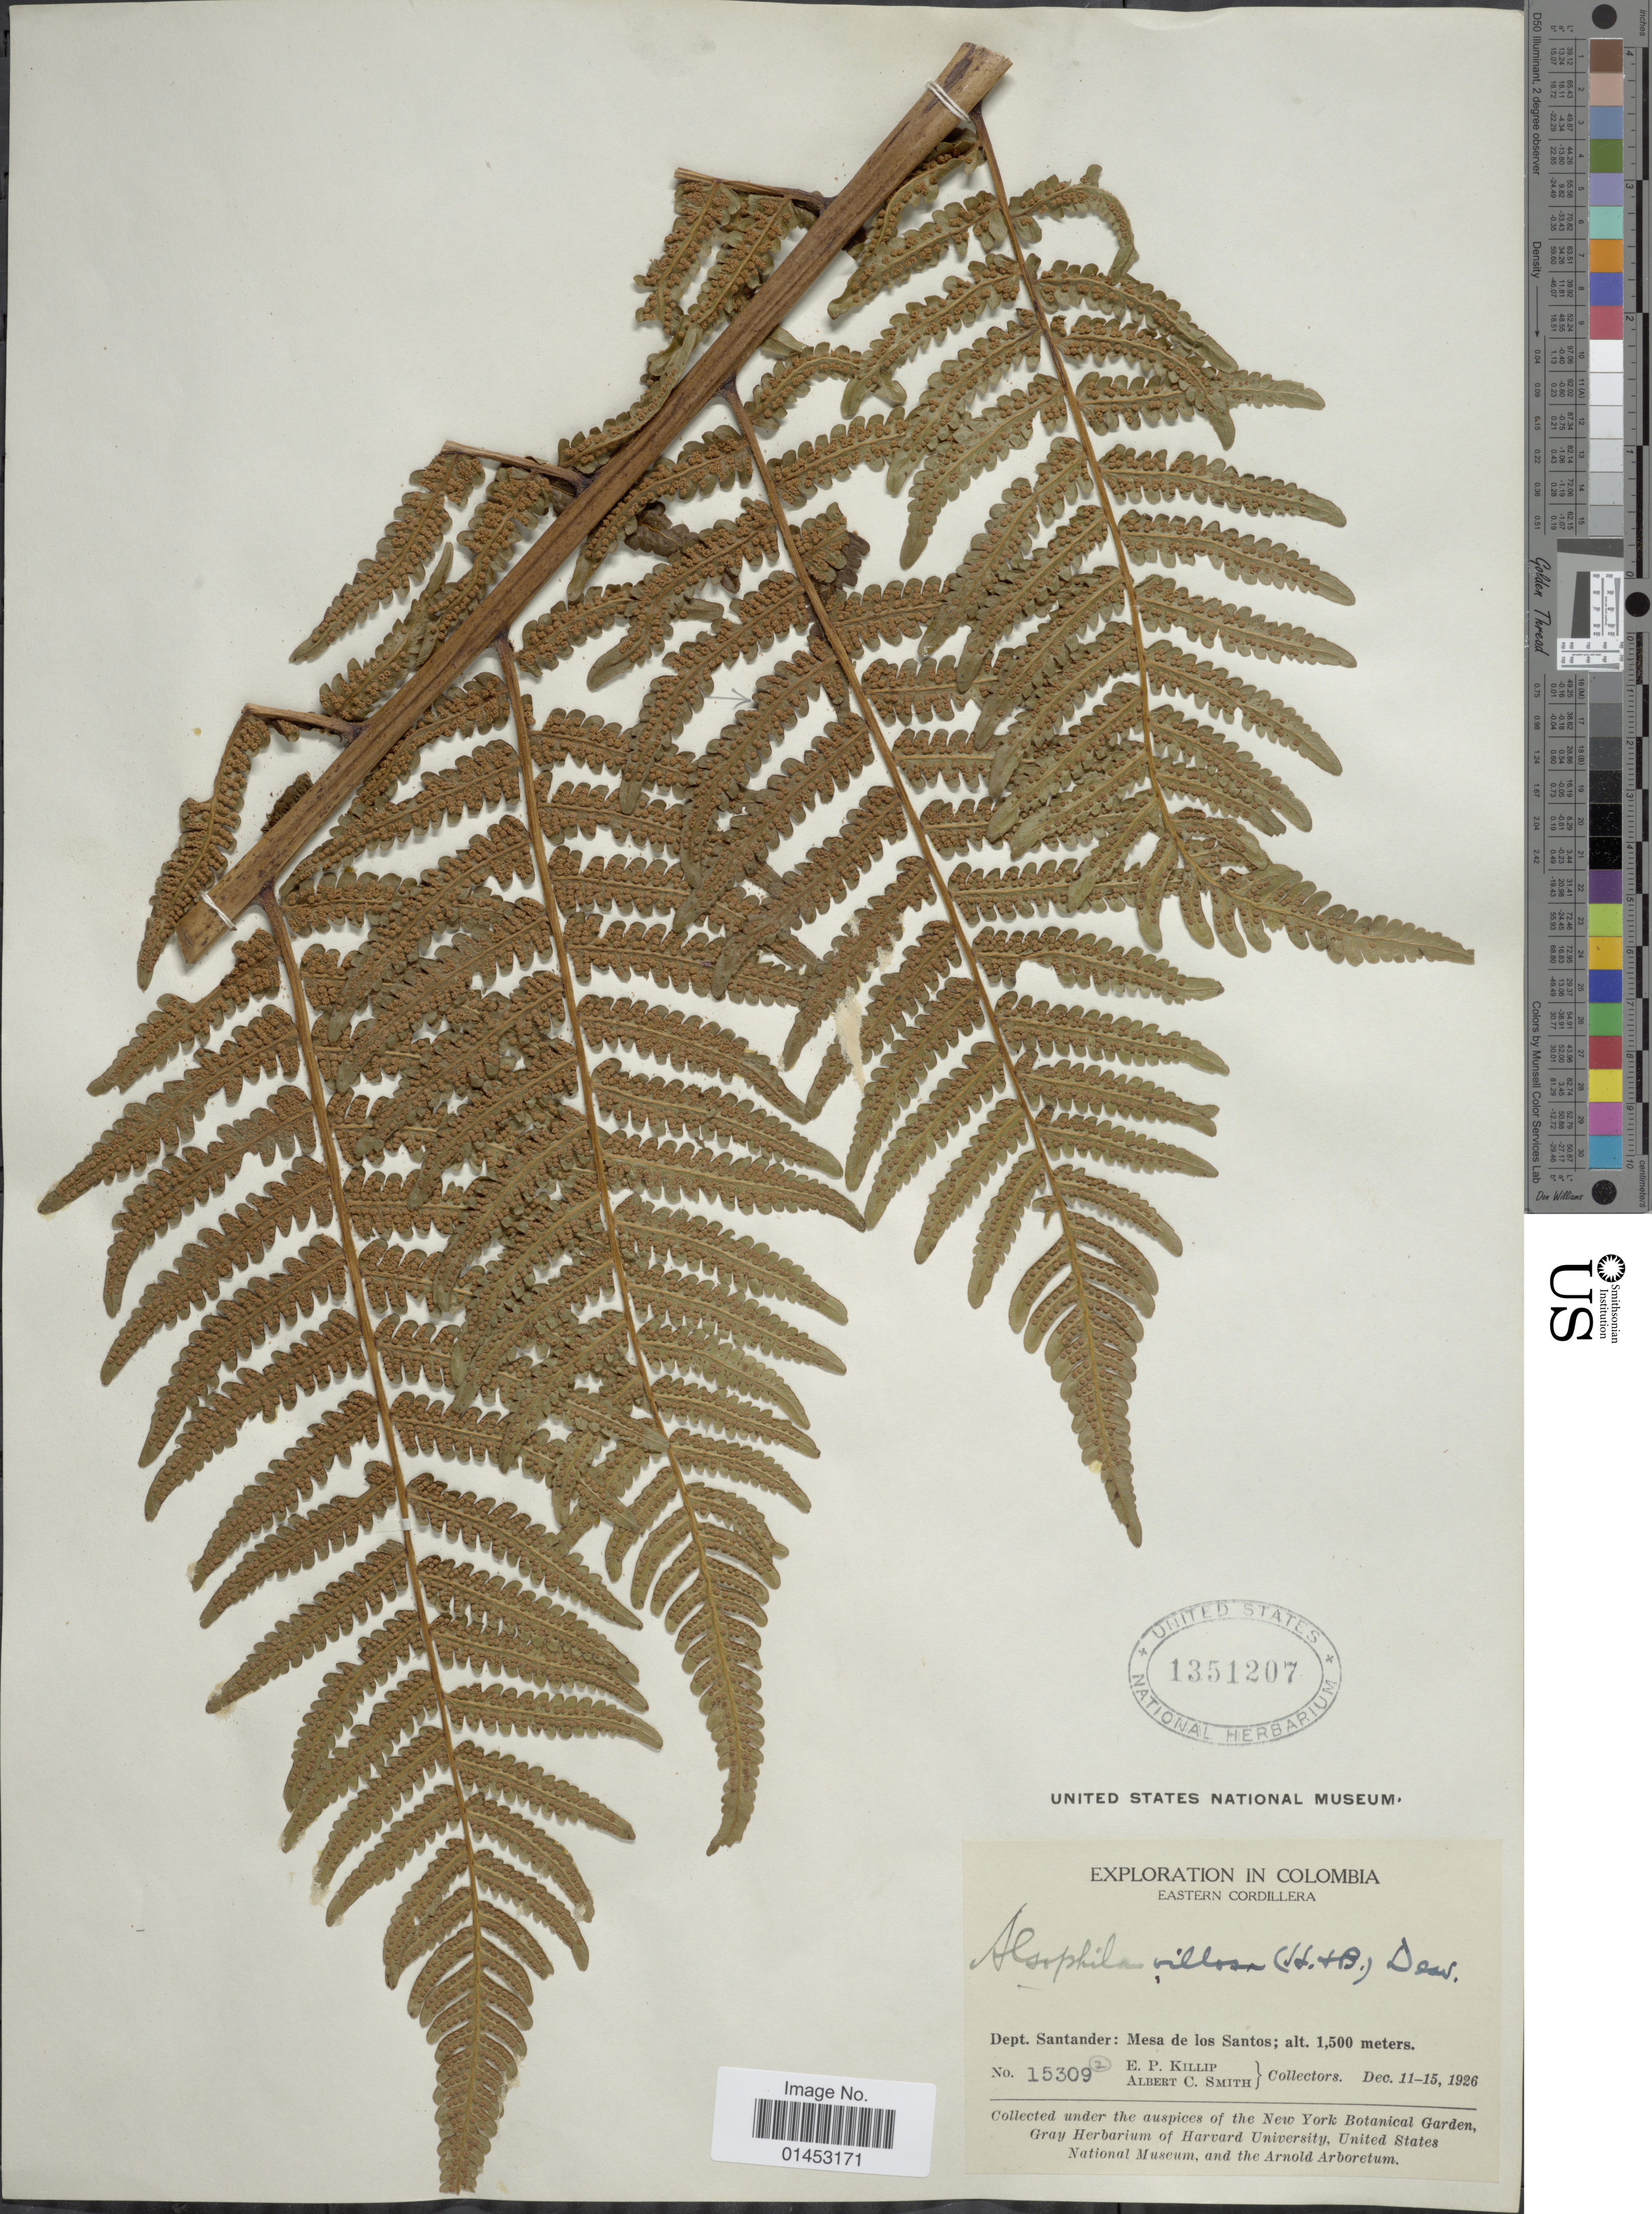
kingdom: Plantae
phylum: Tracheophyta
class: Polypodiopsida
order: Cyatheales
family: Cyatheaceae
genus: Cyathea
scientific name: Cyathea villosa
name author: Humb. & Bonpl. ex Willd.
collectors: E. P. Killip & A. C. Smith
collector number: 15309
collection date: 1926-12-11/1926-12-15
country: Colombia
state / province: Santander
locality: Eastern Cordillera, Dept. Santander: Mesa de los Santos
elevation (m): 1500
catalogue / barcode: US 1351207